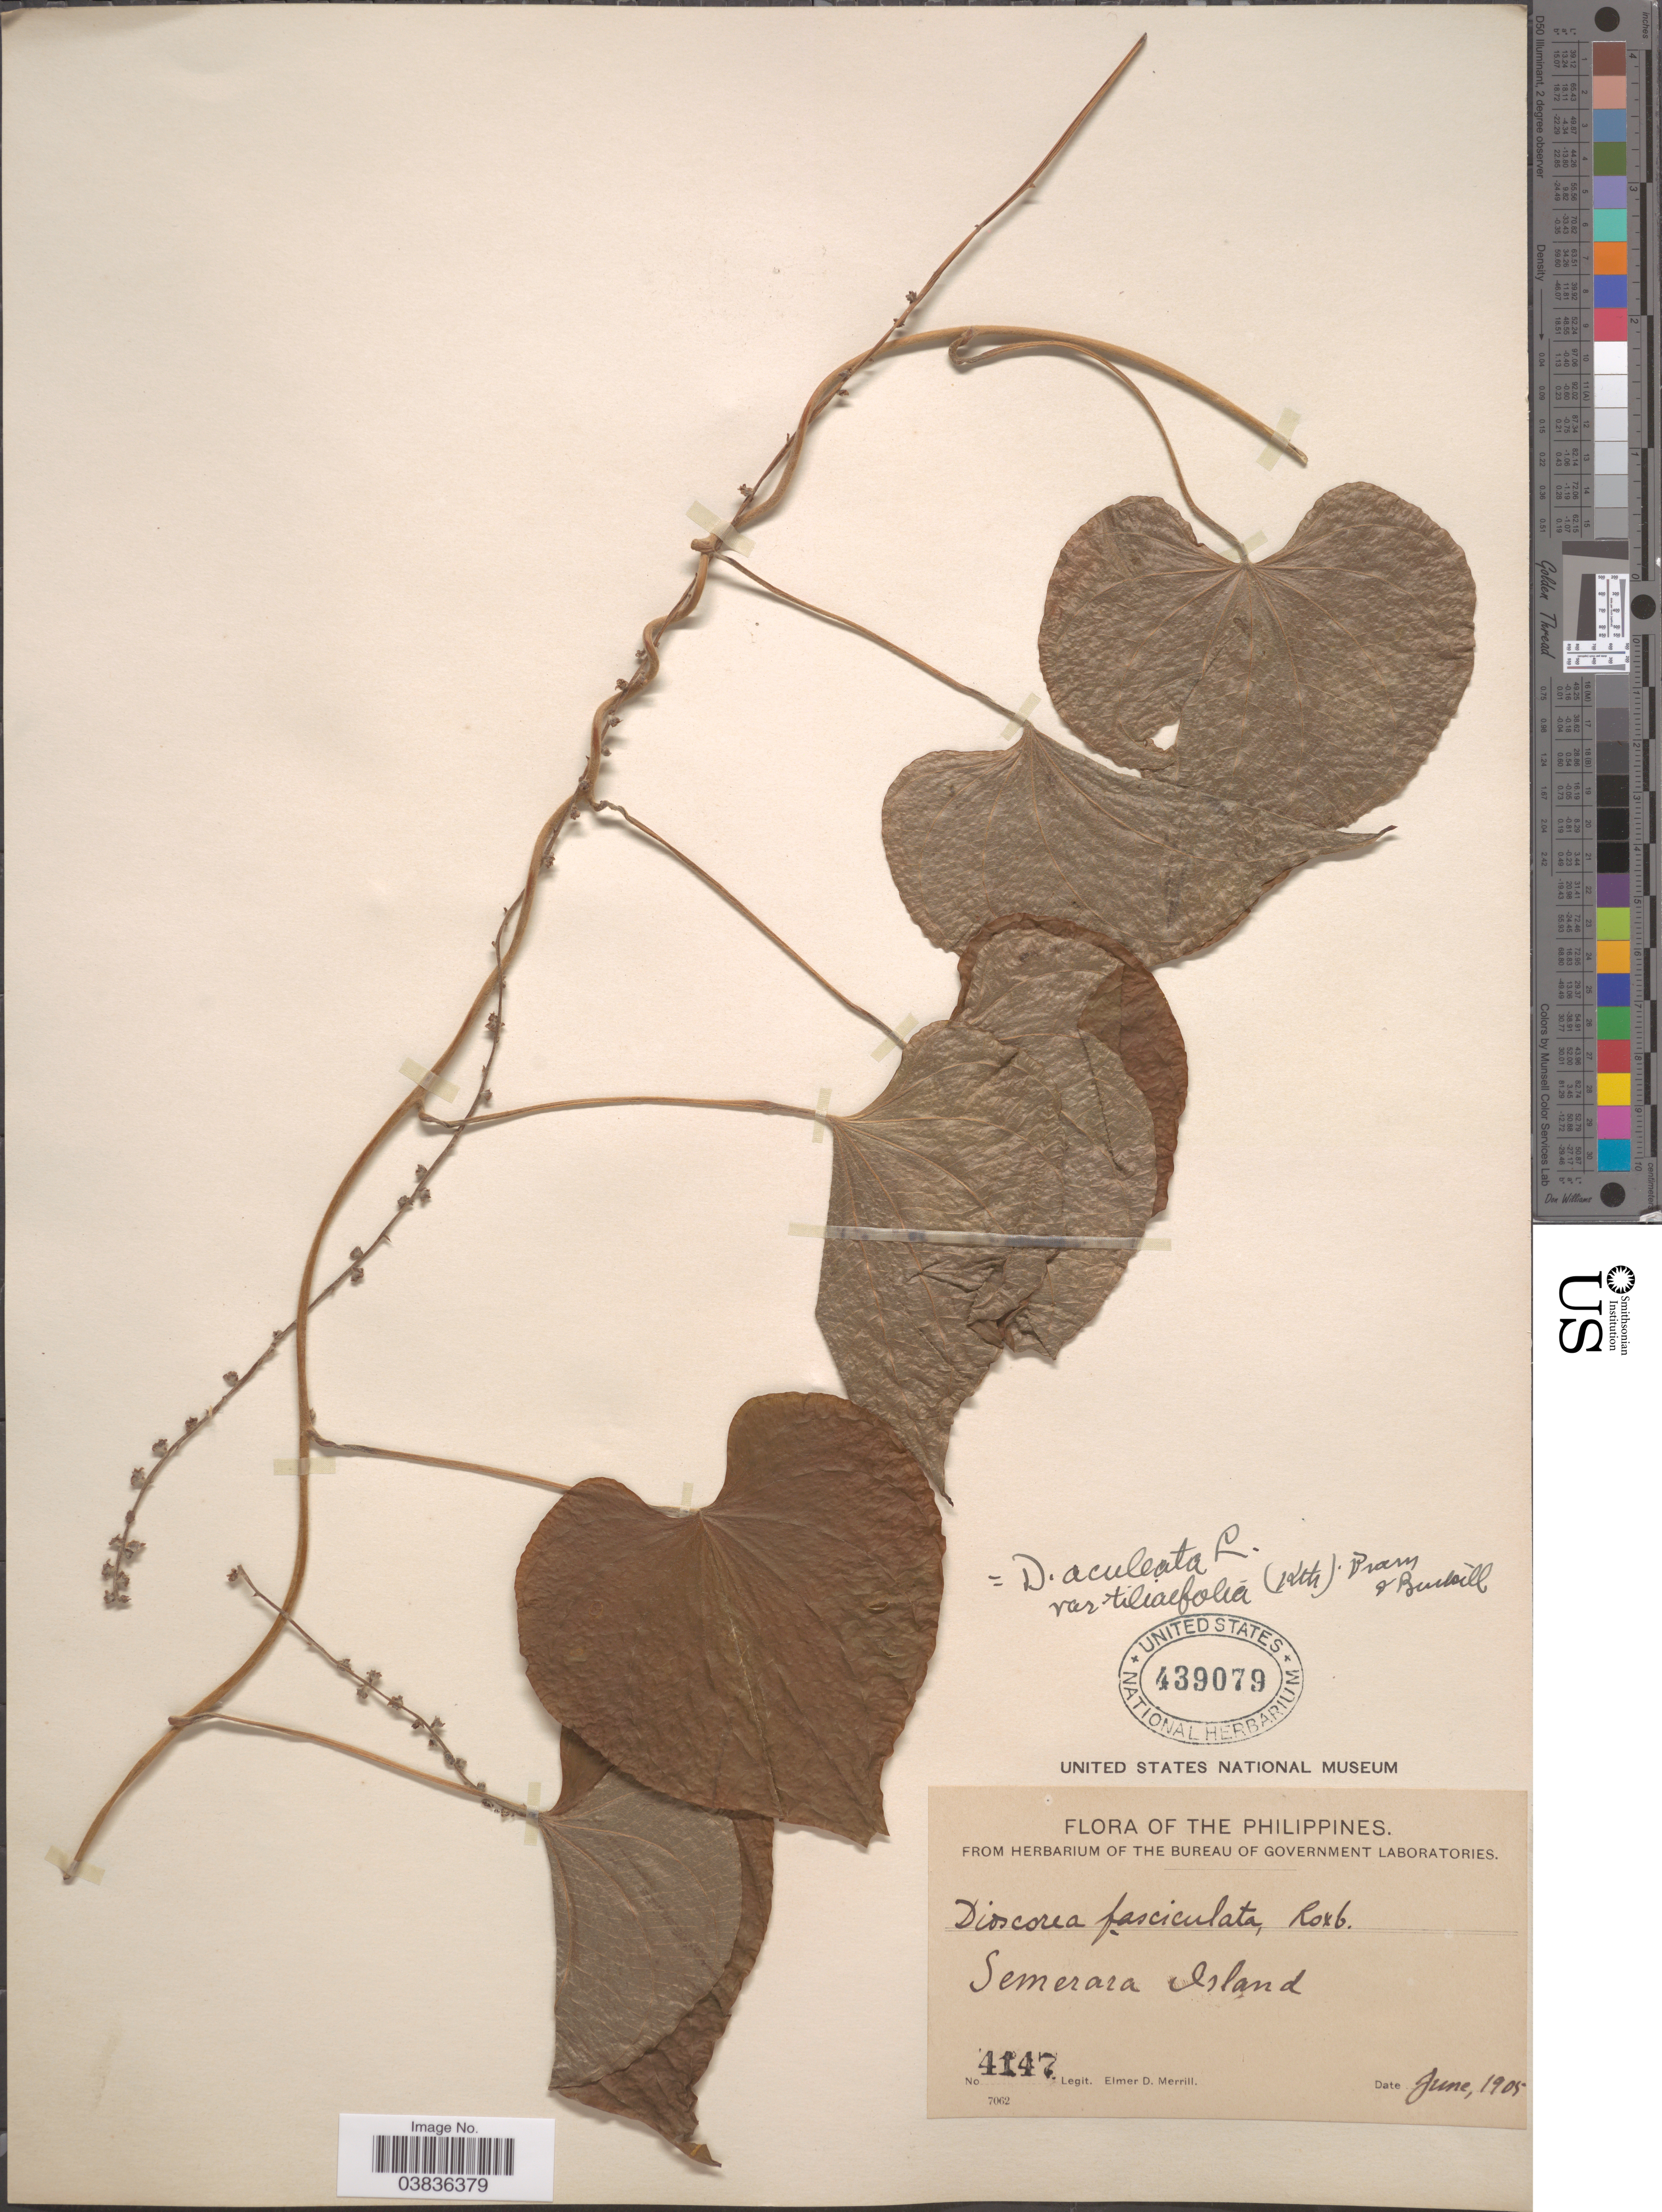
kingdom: Plantae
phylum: Tracheophyta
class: Liliopsida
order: Dioscoreales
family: Dioscoreaceae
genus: Dioscorea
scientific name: Dioscorea esculenta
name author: (Lour.) Burkill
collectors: E. D. Merrill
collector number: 4147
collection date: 1905-06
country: Philippines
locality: Semerara Island.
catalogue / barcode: US 439079